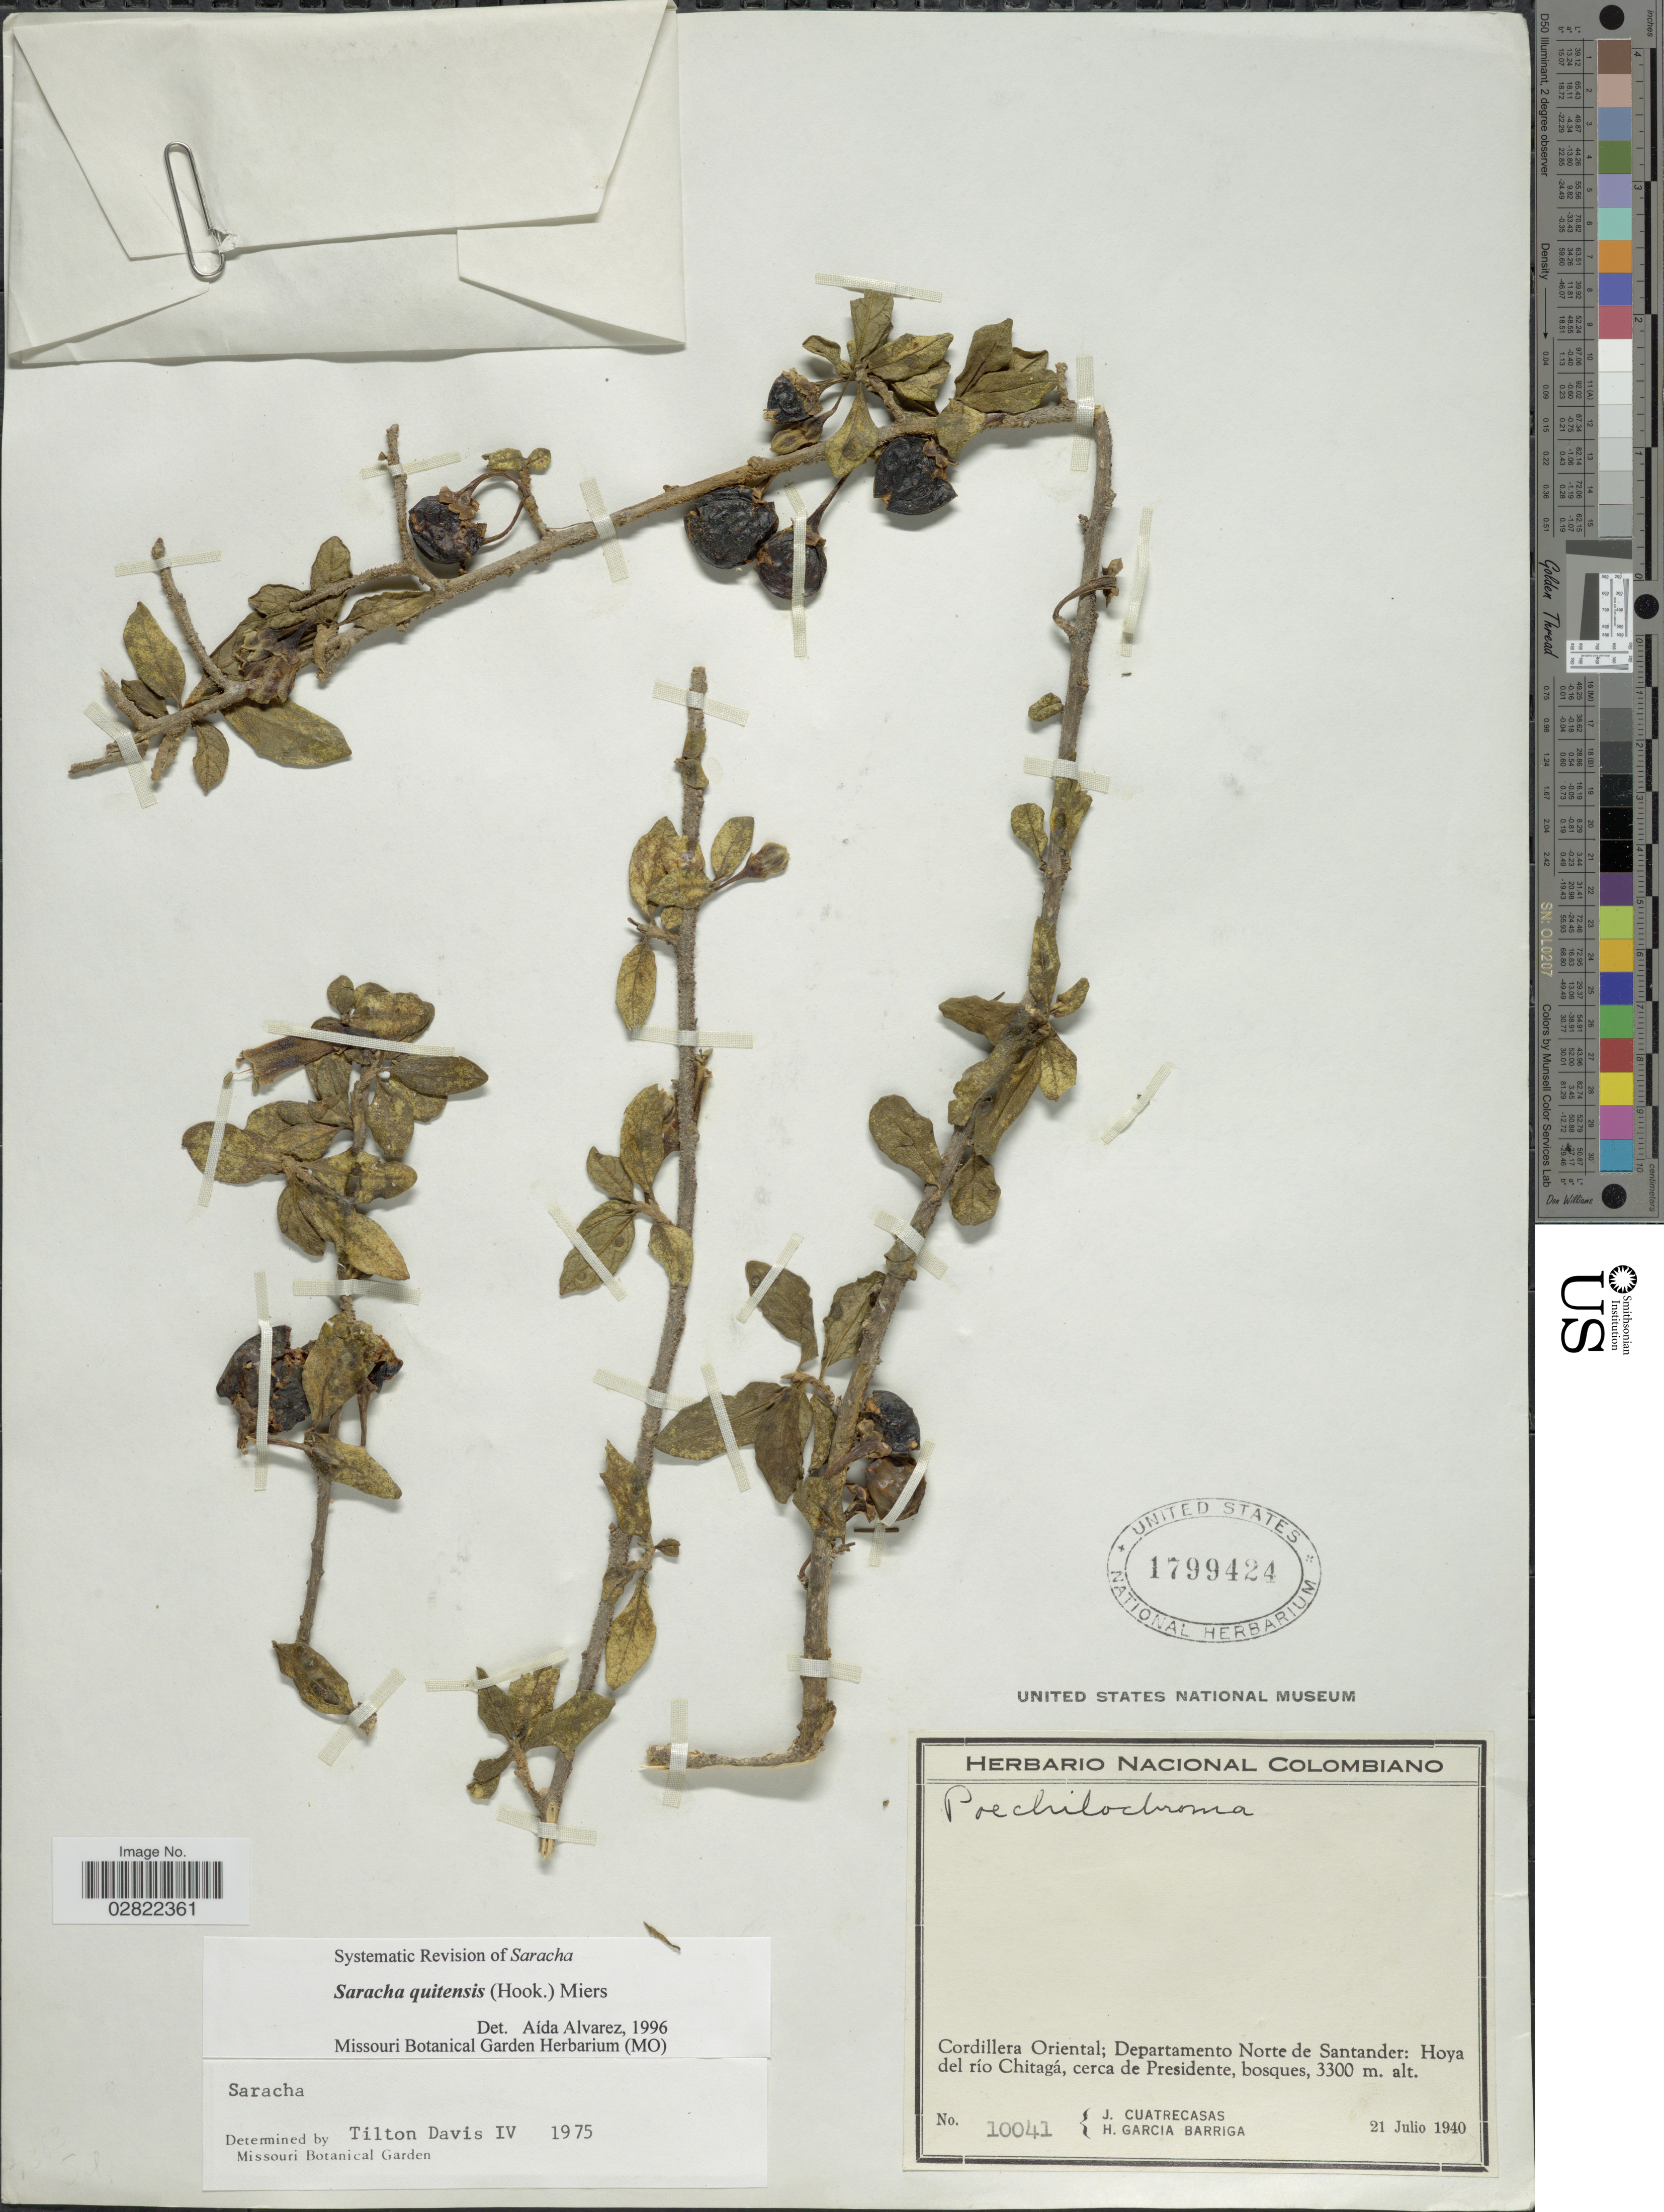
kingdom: Plantae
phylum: Tracheophyta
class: Magnoliopsida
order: Solanales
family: Solanaceae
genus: Saracha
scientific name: Saracha quitensis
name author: (Hook.) Miers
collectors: J. Cuatrecasas & H. García Barriga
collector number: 10041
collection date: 1940-07-21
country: Colombia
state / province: Norte de Santander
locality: Cordillera Oriental, Departamento Norte de Santander: Hoya del río Chitagá, cerca de Presidente.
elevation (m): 3300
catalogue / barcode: US 1799424